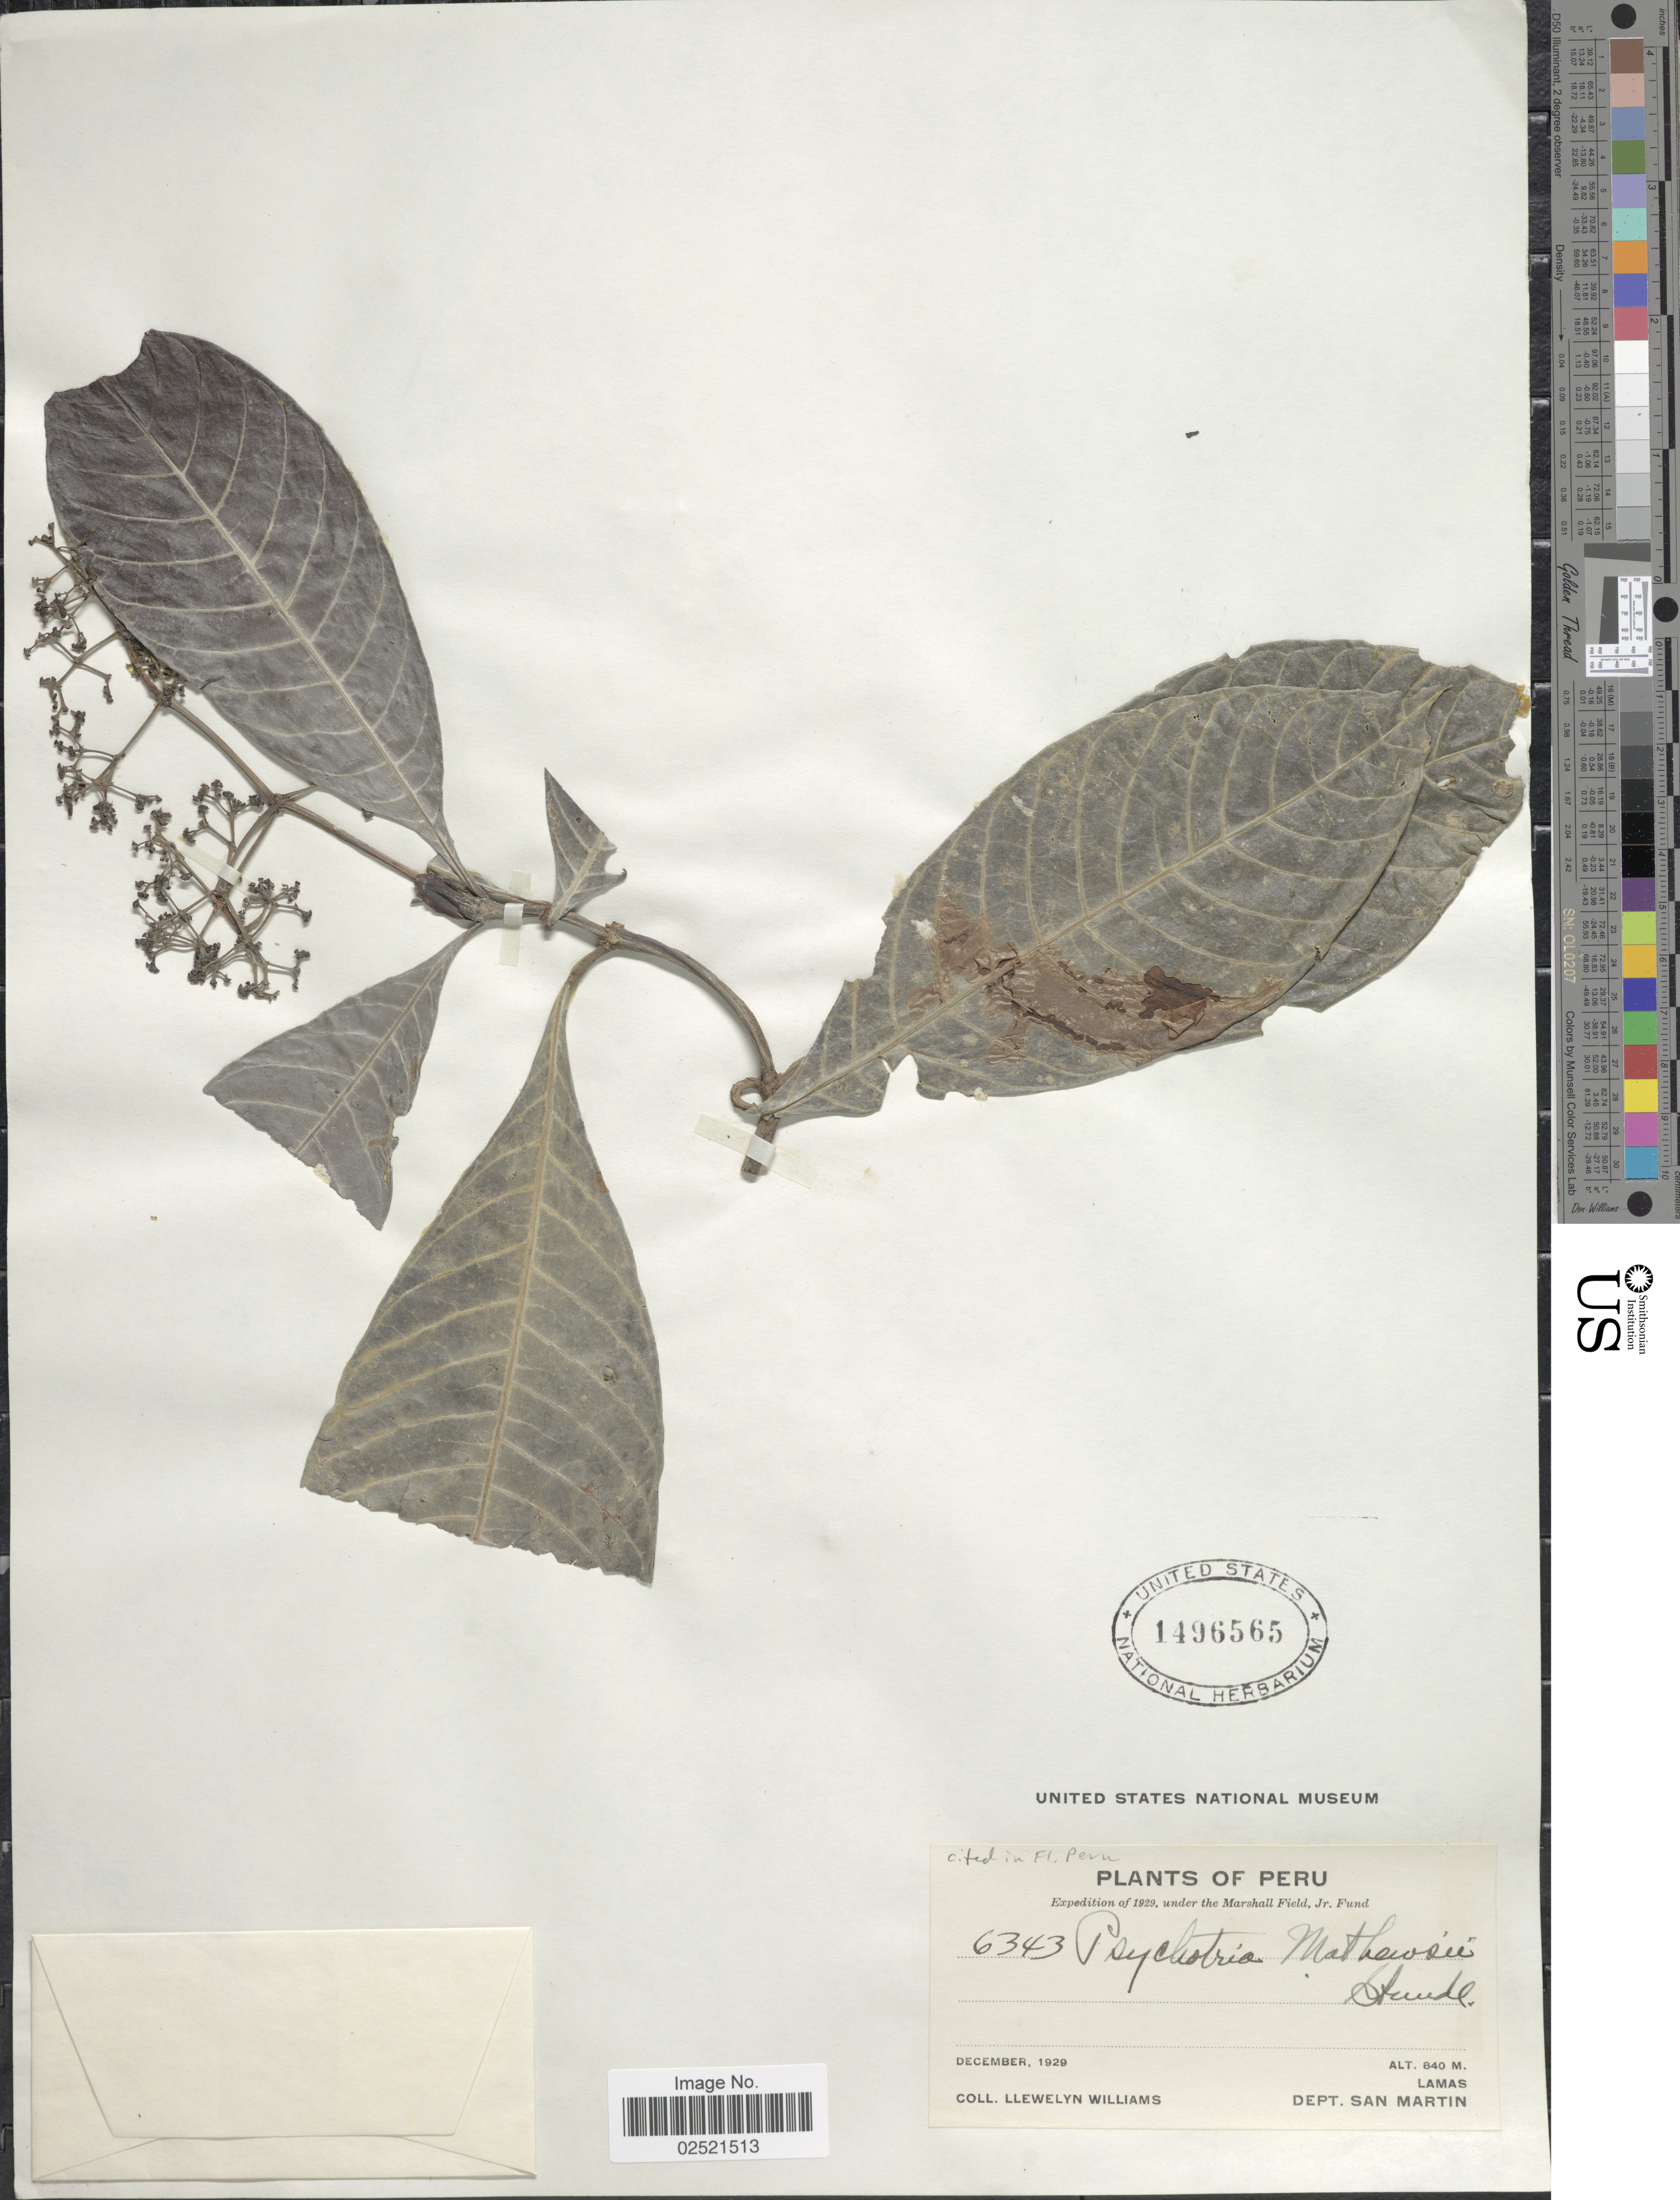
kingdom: Plantae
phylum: Tracheophyta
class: Magnoliopsida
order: Gentianales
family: Rubiaceae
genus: Psychotria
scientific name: Psychotria mathewsii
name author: Standl.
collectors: Ll. Williams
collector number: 6343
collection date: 1929-12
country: Peru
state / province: San Martín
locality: Lamas.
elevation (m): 840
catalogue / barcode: US 1496565